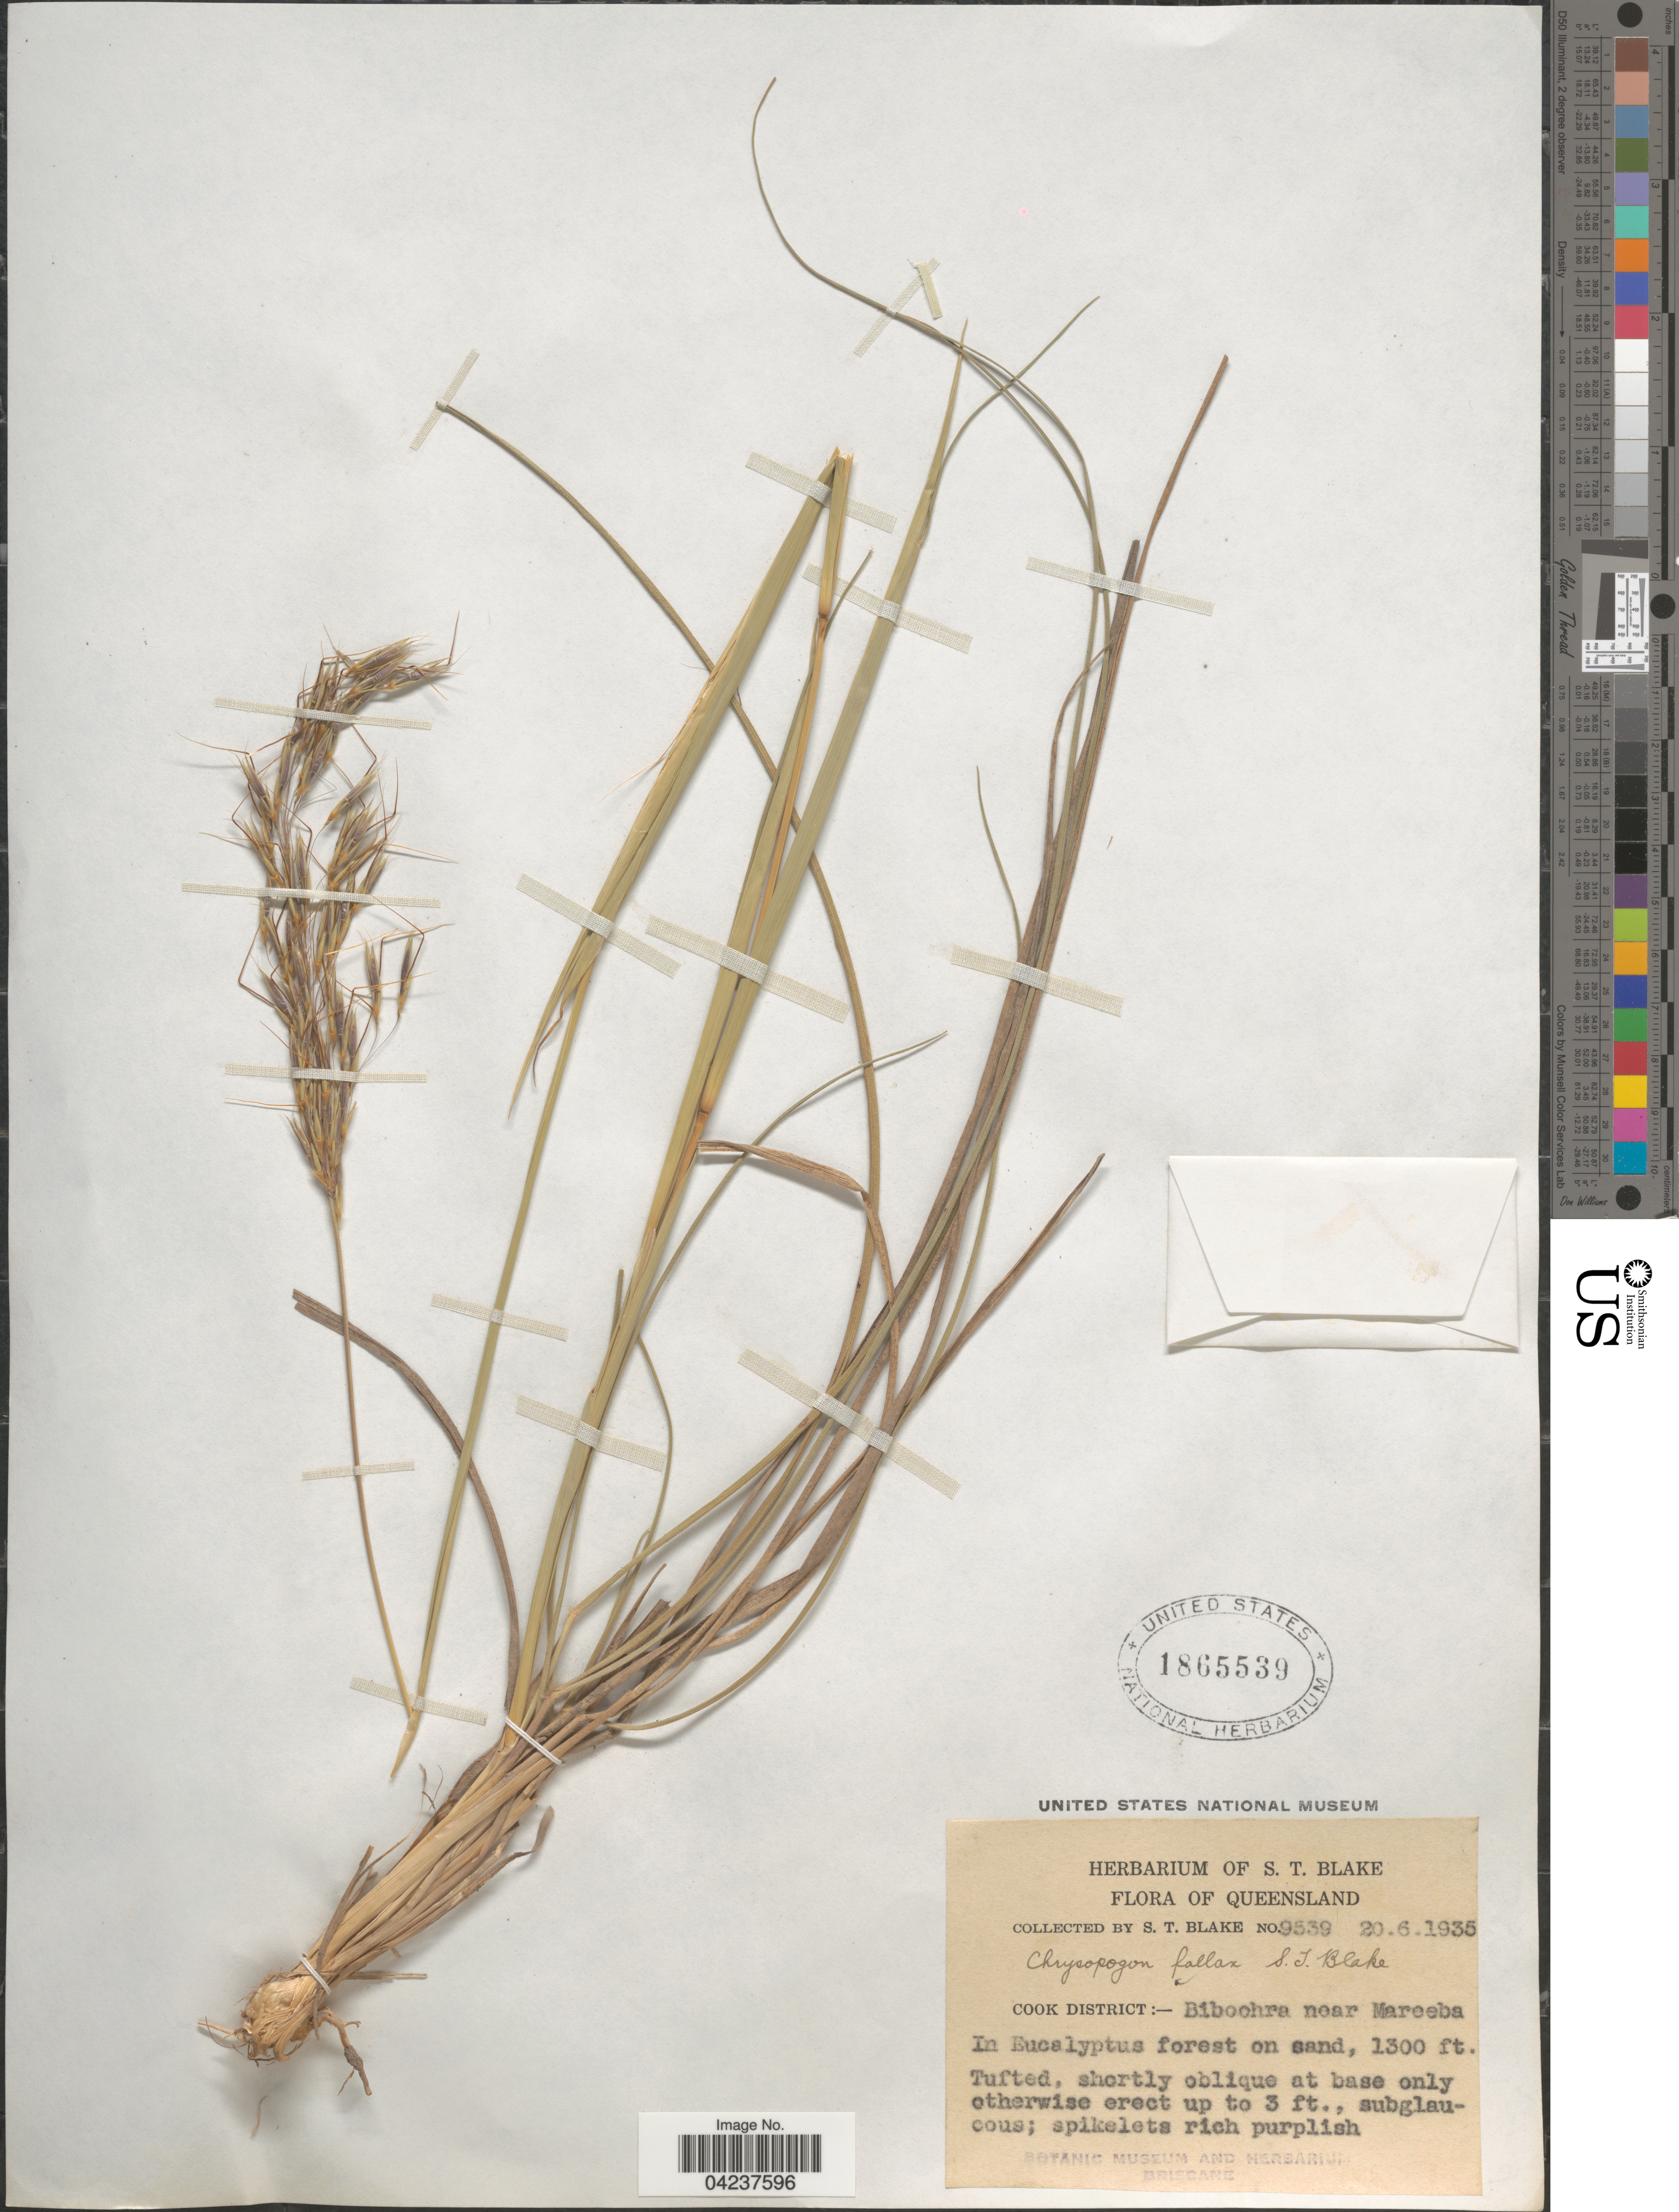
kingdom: Plantae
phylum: Tracheophyta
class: Liliopsida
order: Poales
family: Poaceae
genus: Chrysopogon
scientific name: Chrysopogon fallax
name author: S.T. Blake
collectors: S. T. Blake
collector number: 9539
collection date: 1935-06-20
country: Australia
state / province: Queensland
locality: Cook District:- Bibochra near Mareeba.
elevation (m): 396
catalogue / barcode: US 1865539